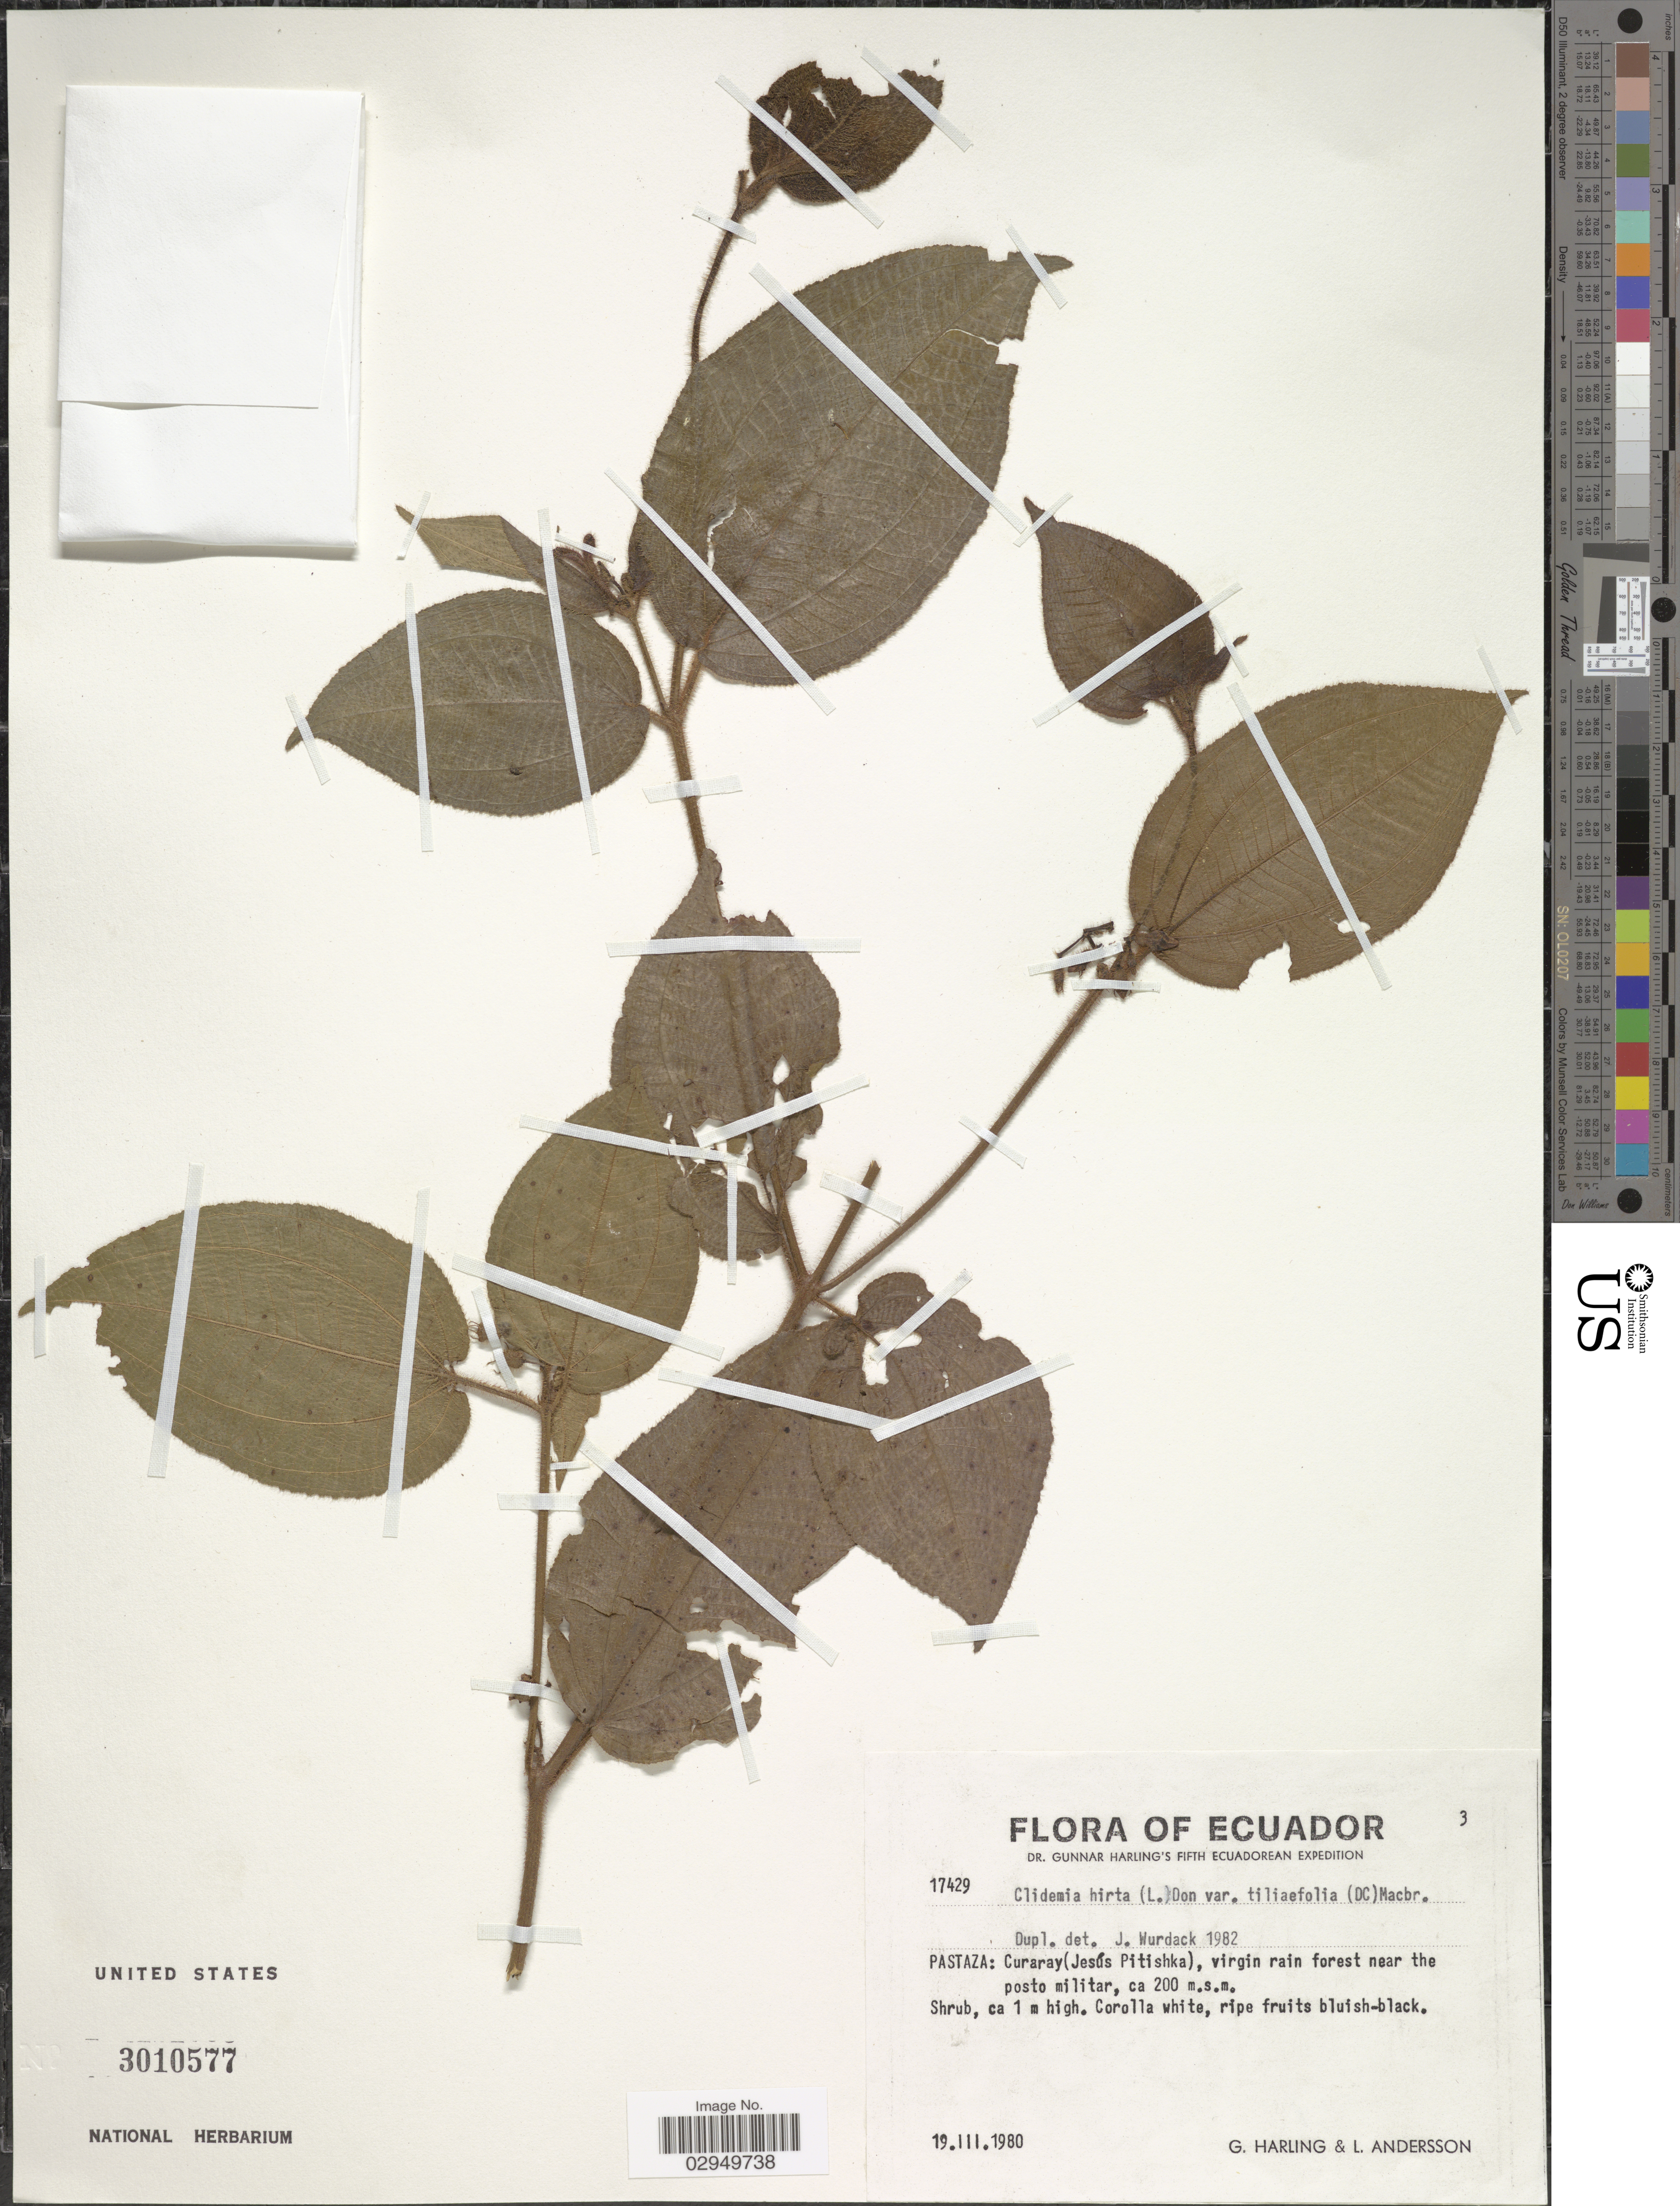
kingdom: Plantae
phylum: Tracheophyta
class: Magnoliopsida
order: Myrtales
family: Melastomataceae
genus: Clidemia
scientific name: Clidemia hirta var. tiliifolia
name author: (DC.) J.F. Macbr.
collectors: G. Harling & L. Andersson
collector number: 17429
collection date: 1980-03-19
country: Ecuador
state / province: Pastaza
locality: Curaray (Jesús Pitishka), virgin rain forest near the posto militar.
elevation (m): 200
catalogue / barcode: US 3010577